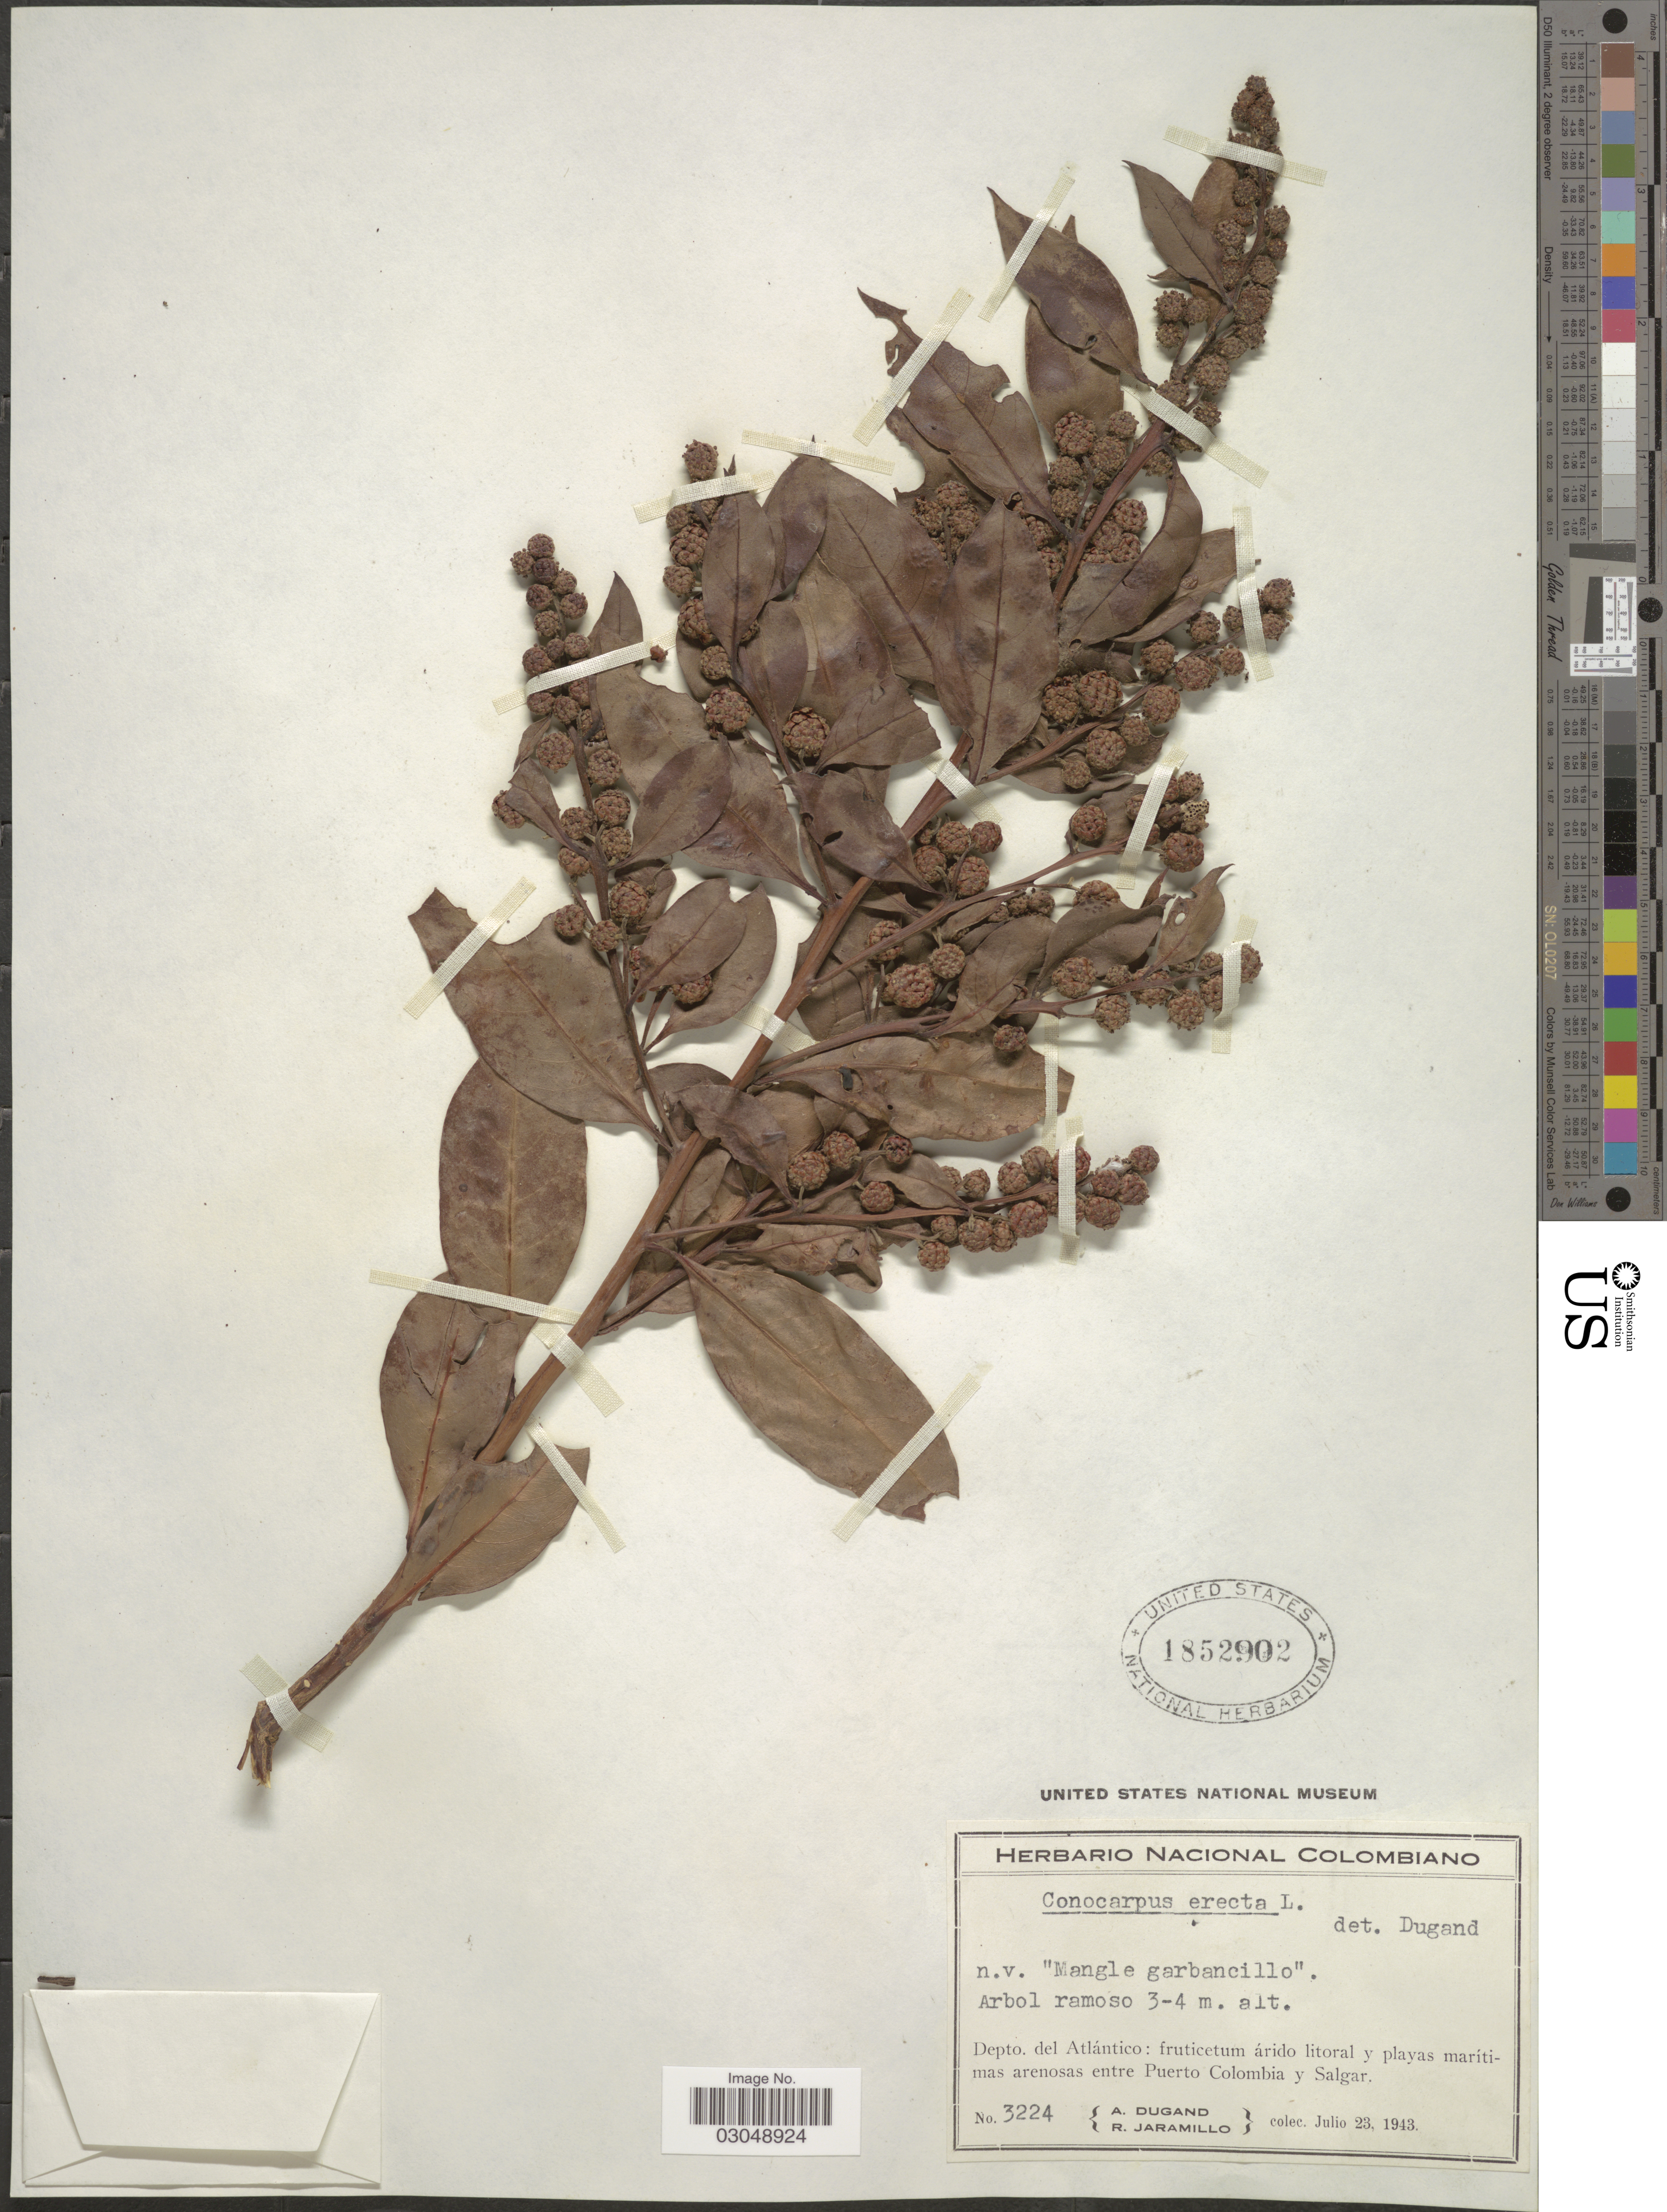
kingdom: Plantae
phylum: Tracheophyta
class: Magnoliopsida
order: Myrtales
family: Combretaceae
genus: Conocarpus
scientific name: Conocarpus erectus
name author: L.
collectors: A. Dugand & R. Jaramillo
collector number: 3224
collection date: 1943-07-23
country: Colombia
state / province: Atlántico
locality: Depto. del Atlántico: fruticetum árido litoral y playas marítimas arenosas entre Puerto Colombia y Salgar.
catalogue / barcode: US 1852902